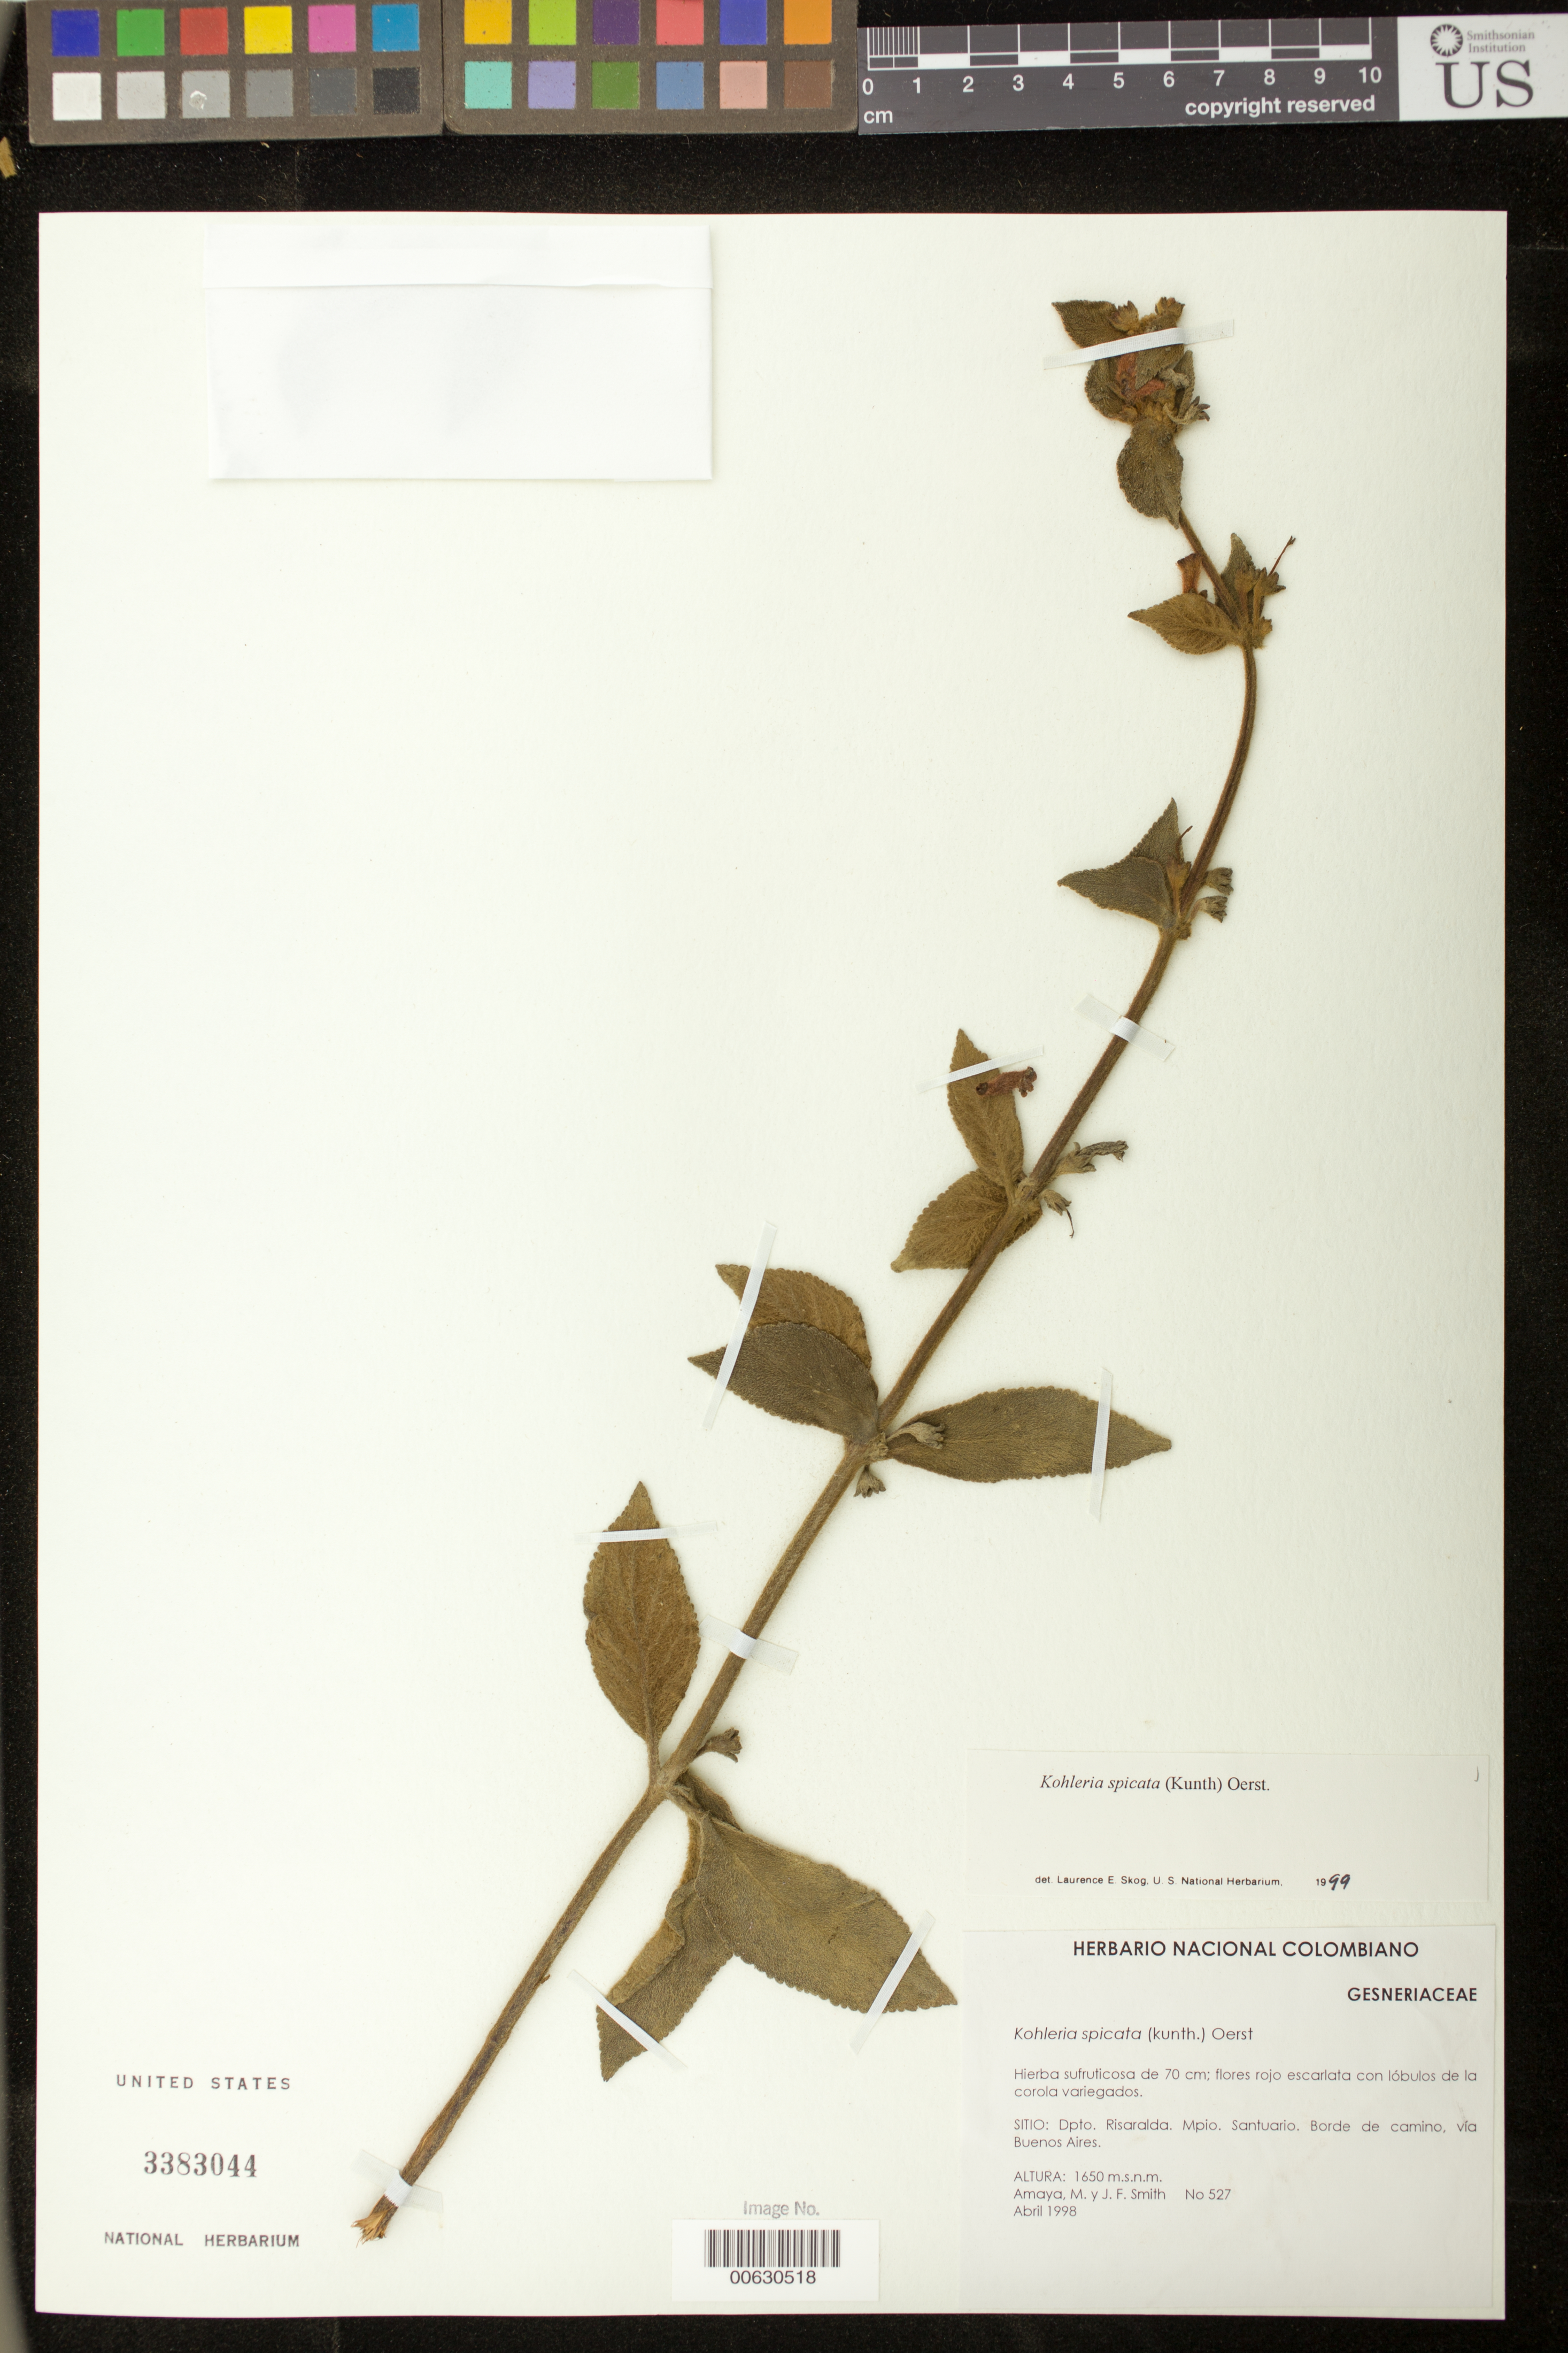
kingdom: Plantae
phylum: Tracheophyta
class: Magnoliopsida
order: Lamiales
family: Gesneriaceae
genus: Kohleria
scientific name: Kohleria spicata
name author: (Kunth) Oerst.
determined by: Skog, Laurence E.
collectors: M. Amaya & J. F. Smith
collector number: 527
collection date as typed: Apr 1998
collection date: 1998-04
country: Colombia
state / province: Risaralda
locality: Mpio. Santuario. Borde de camino, vía Buenos Aires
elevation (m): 1650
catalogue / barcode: US 3383044